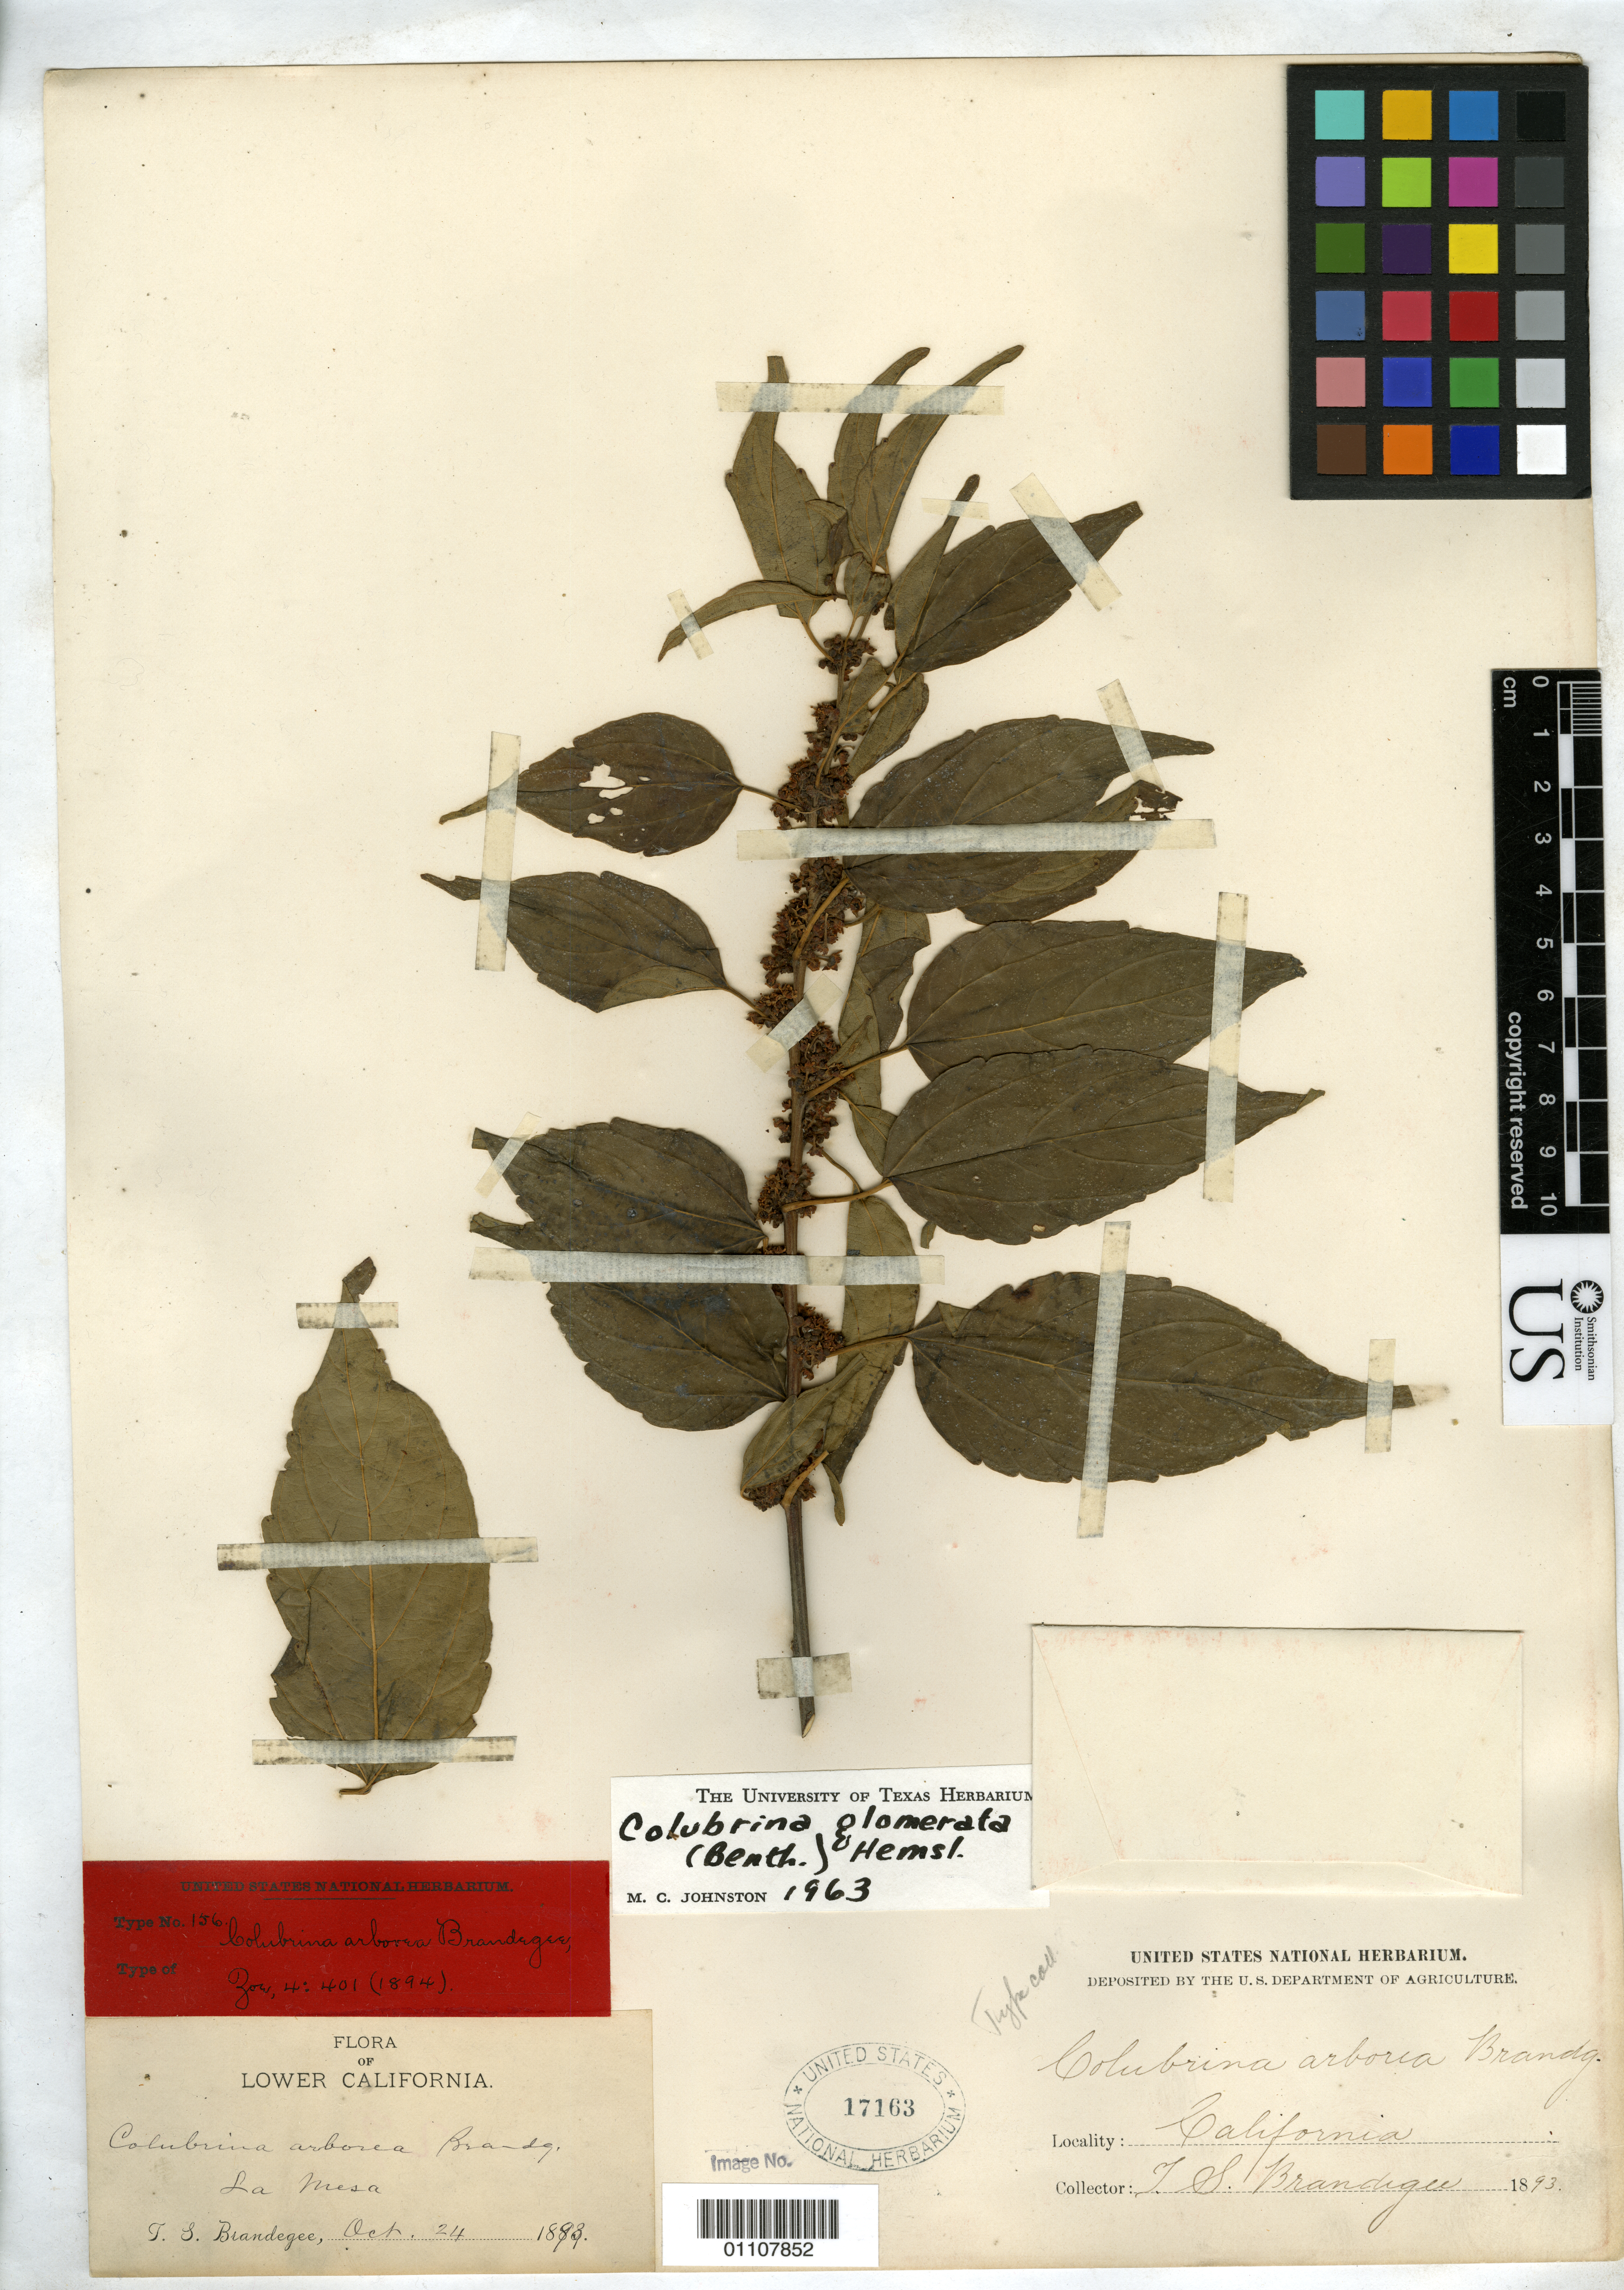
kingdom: Plantae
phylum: Tracheophyta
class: Magnoliopsida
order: Rosales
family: Rhamnaceae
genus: Colubrina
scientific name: Colubrina arborea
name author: Brandegee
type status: Type Collection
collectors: T. S. Brandegee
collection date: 1893-10-24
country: United States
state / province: California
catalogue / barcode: US 17163